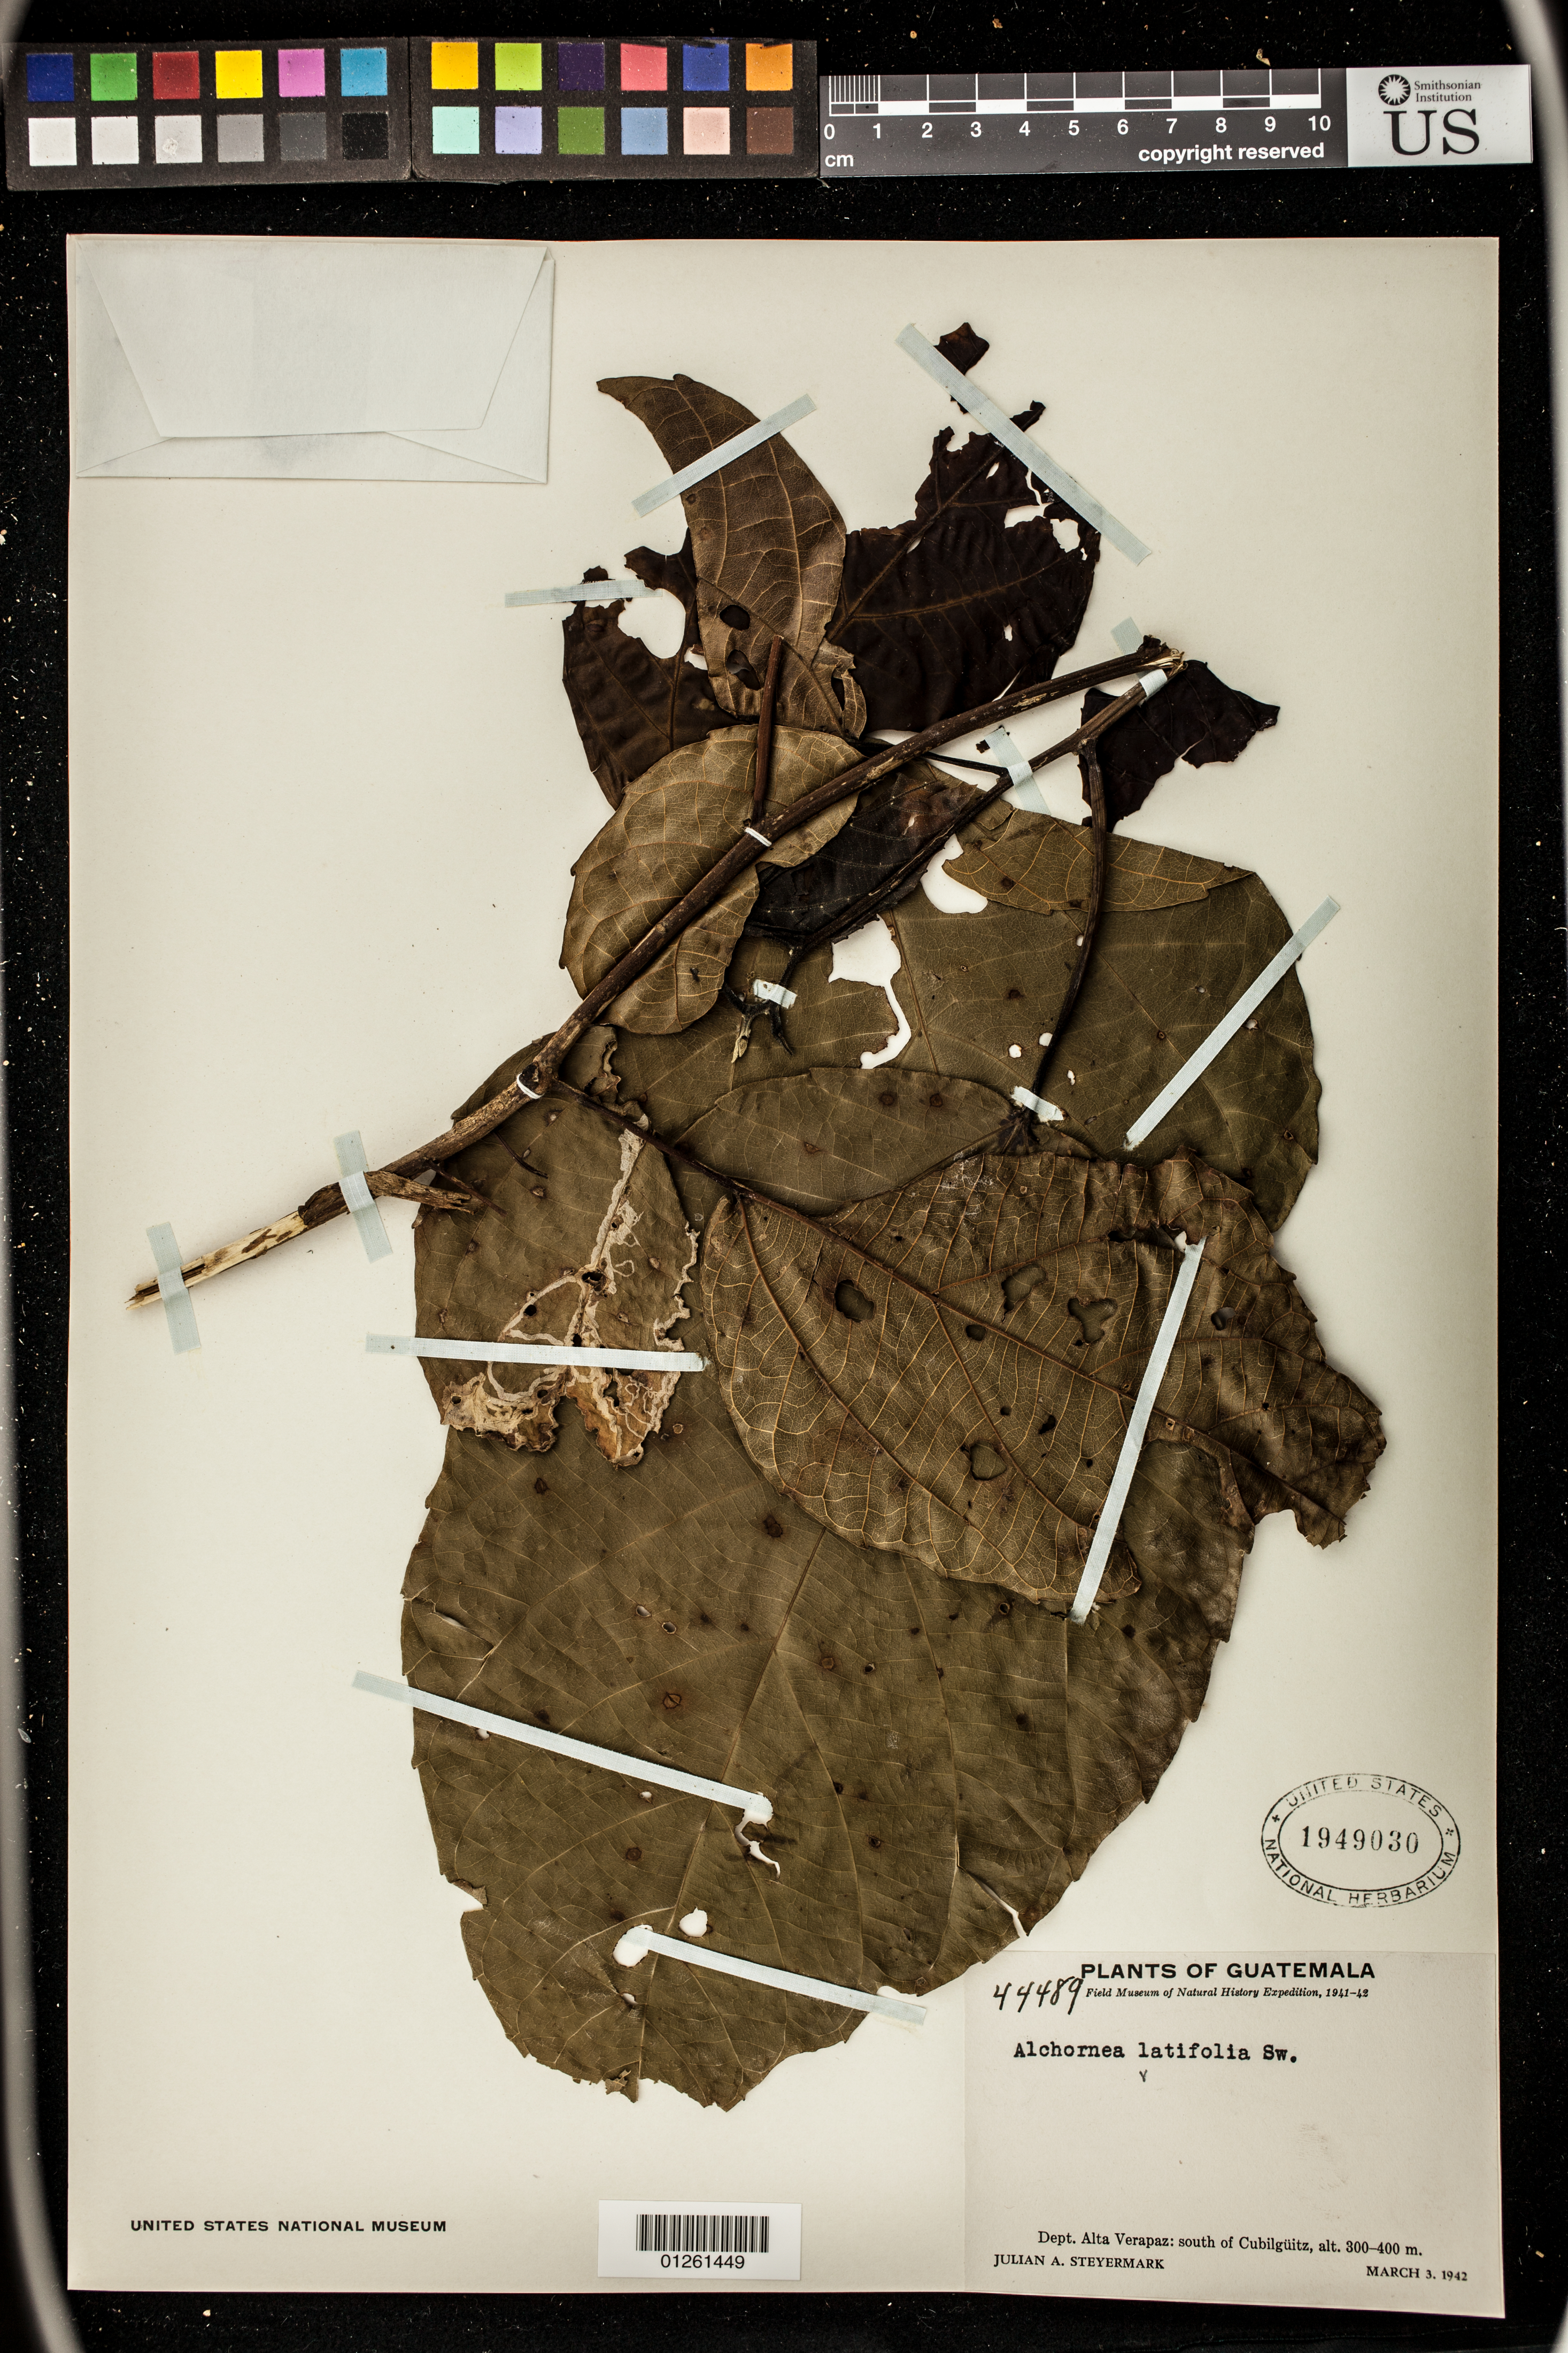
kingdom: Plantae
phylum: Tracheophyta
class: Magnoliopsida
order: Malpighiales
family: Euphorbiaceae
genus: Alchornea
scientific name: Alchornea latifolia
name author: Sw.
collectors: J. Steyermark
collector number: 44489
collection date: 1942-03-03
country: Guatemala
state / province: Alta Verapaz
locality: South of Cubilguitz [Cubilhuitz]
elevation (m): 300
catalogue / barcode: US 1949030